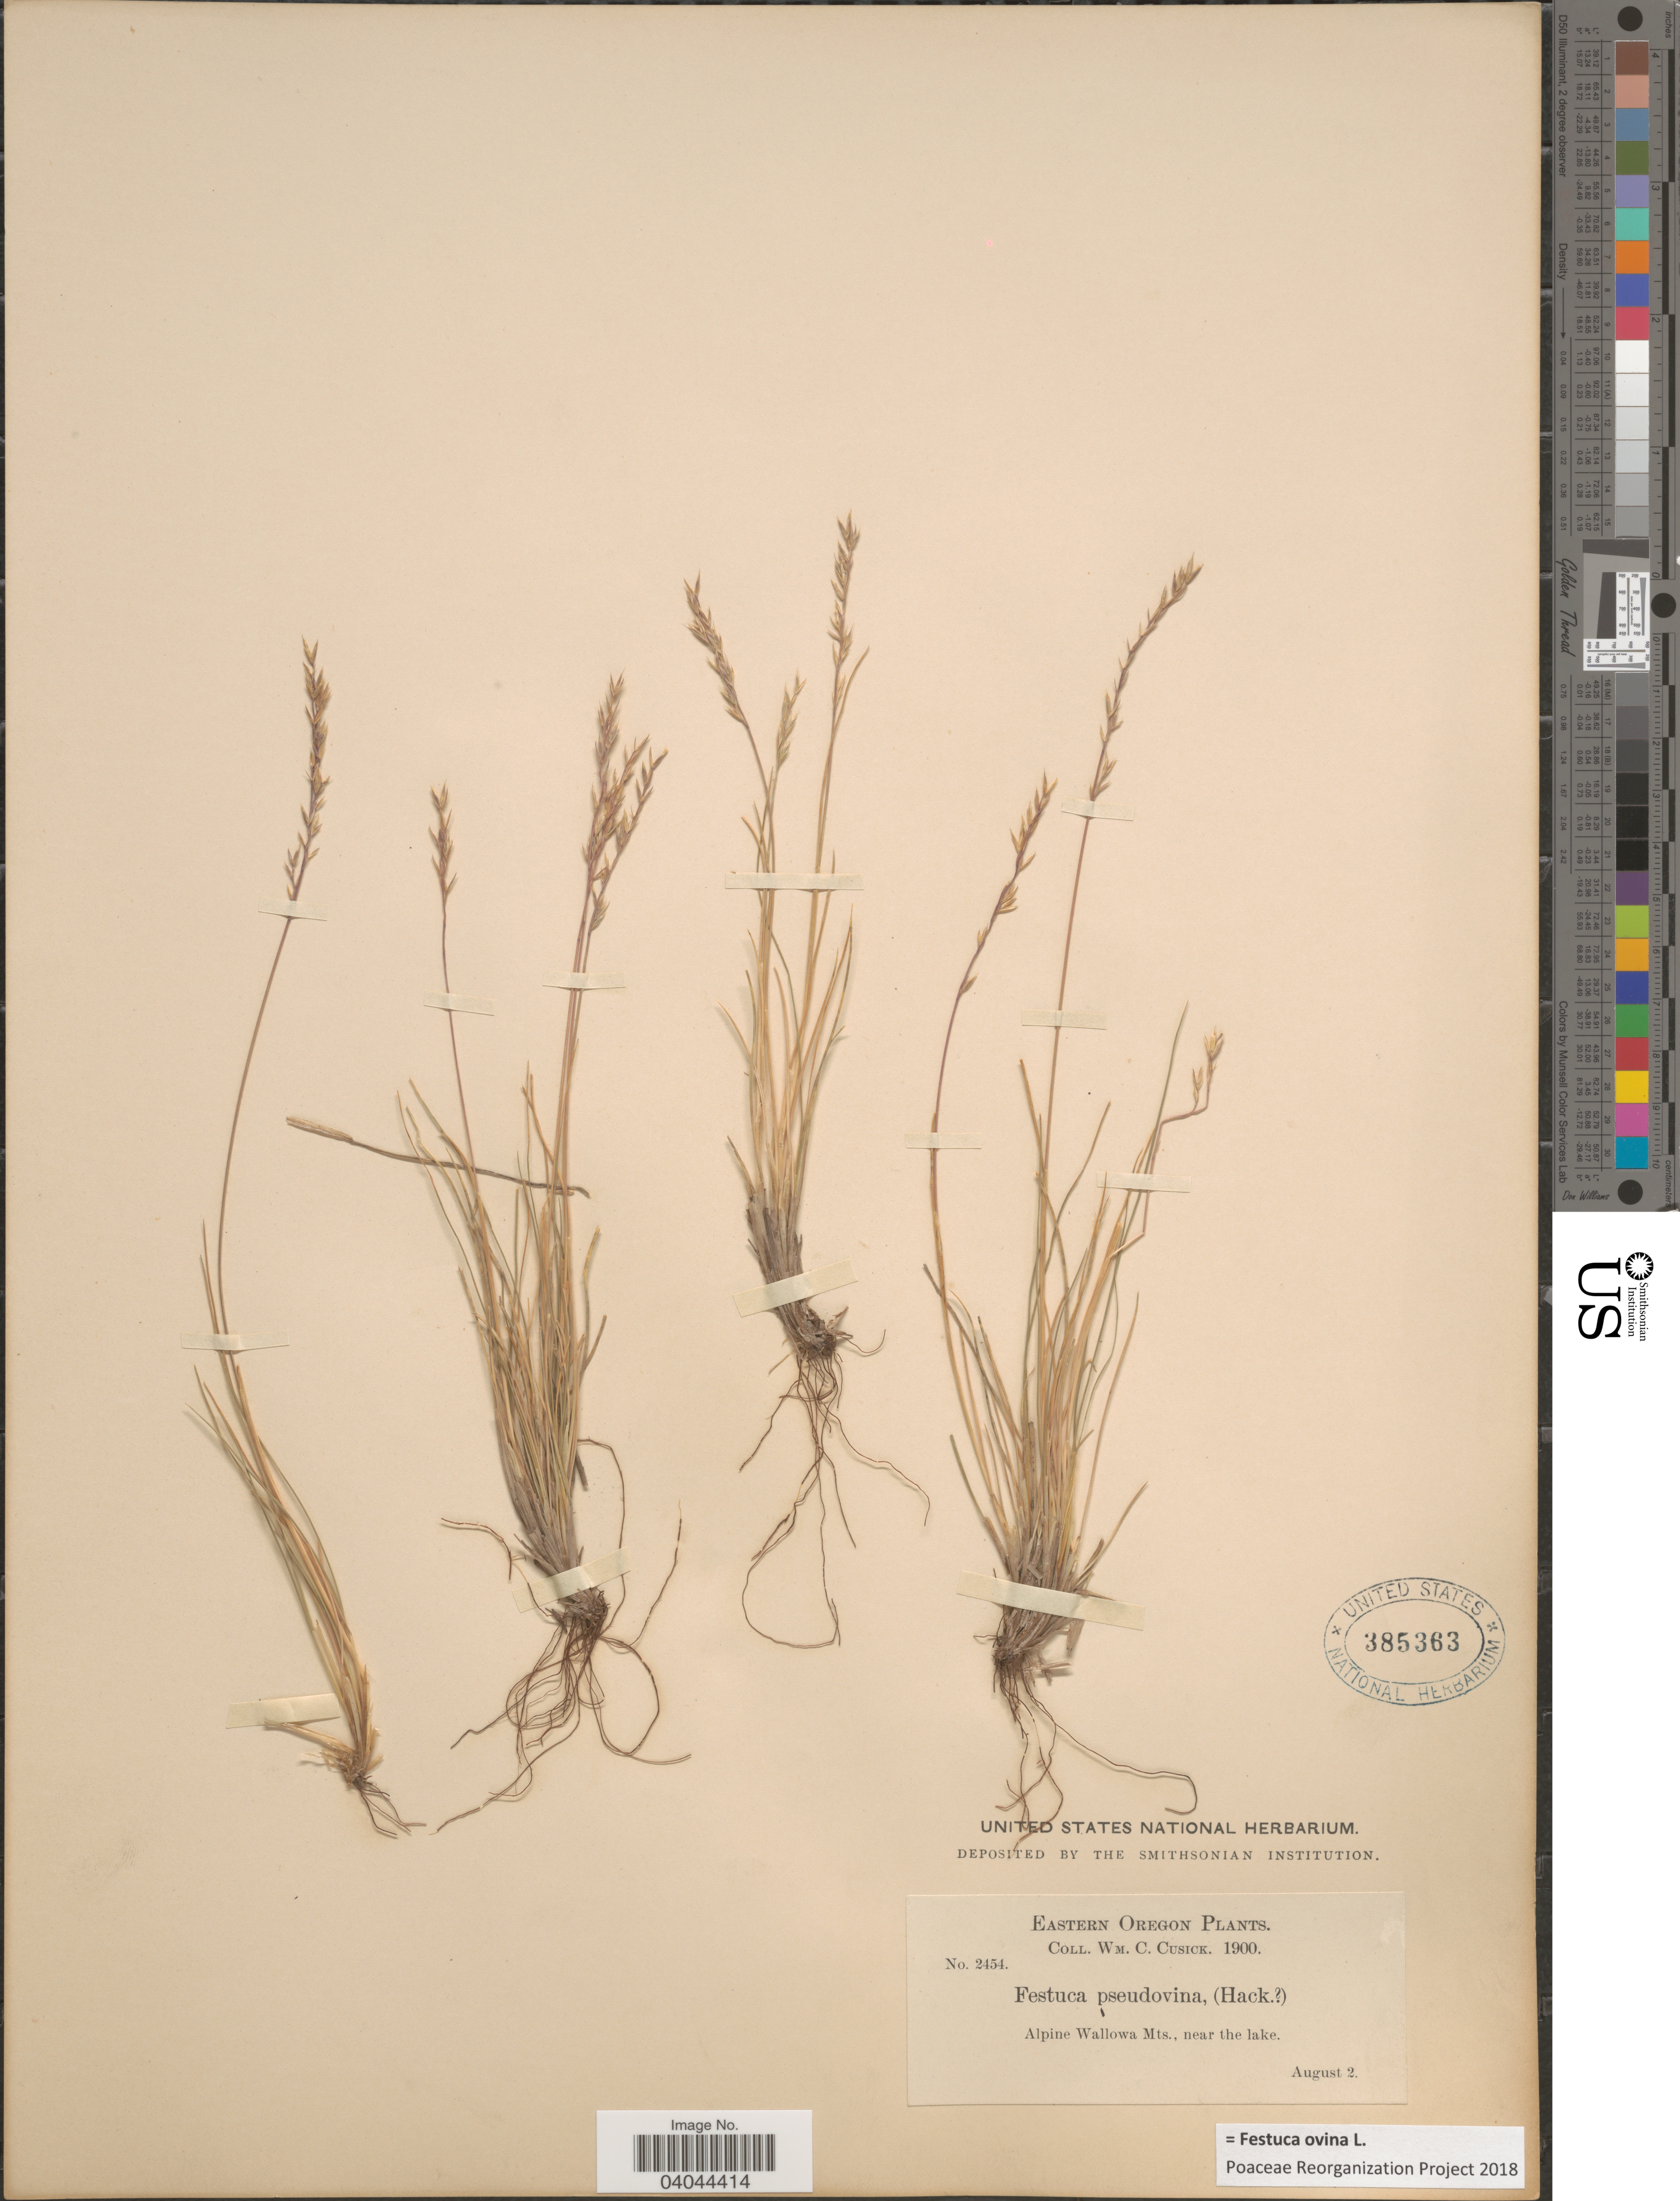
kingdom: Plantae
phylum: Tracheophyta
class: Liliopsida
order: Poales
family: Poaceae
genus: Festuca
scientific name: Festuca ovina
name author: L.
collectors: W. C. Cusick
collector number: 2454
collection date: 1900-08-02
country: United States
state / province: Oregon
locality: Eastern Oregon. Alpine Wallowa Mts., near the lake.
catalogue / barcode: US 385363